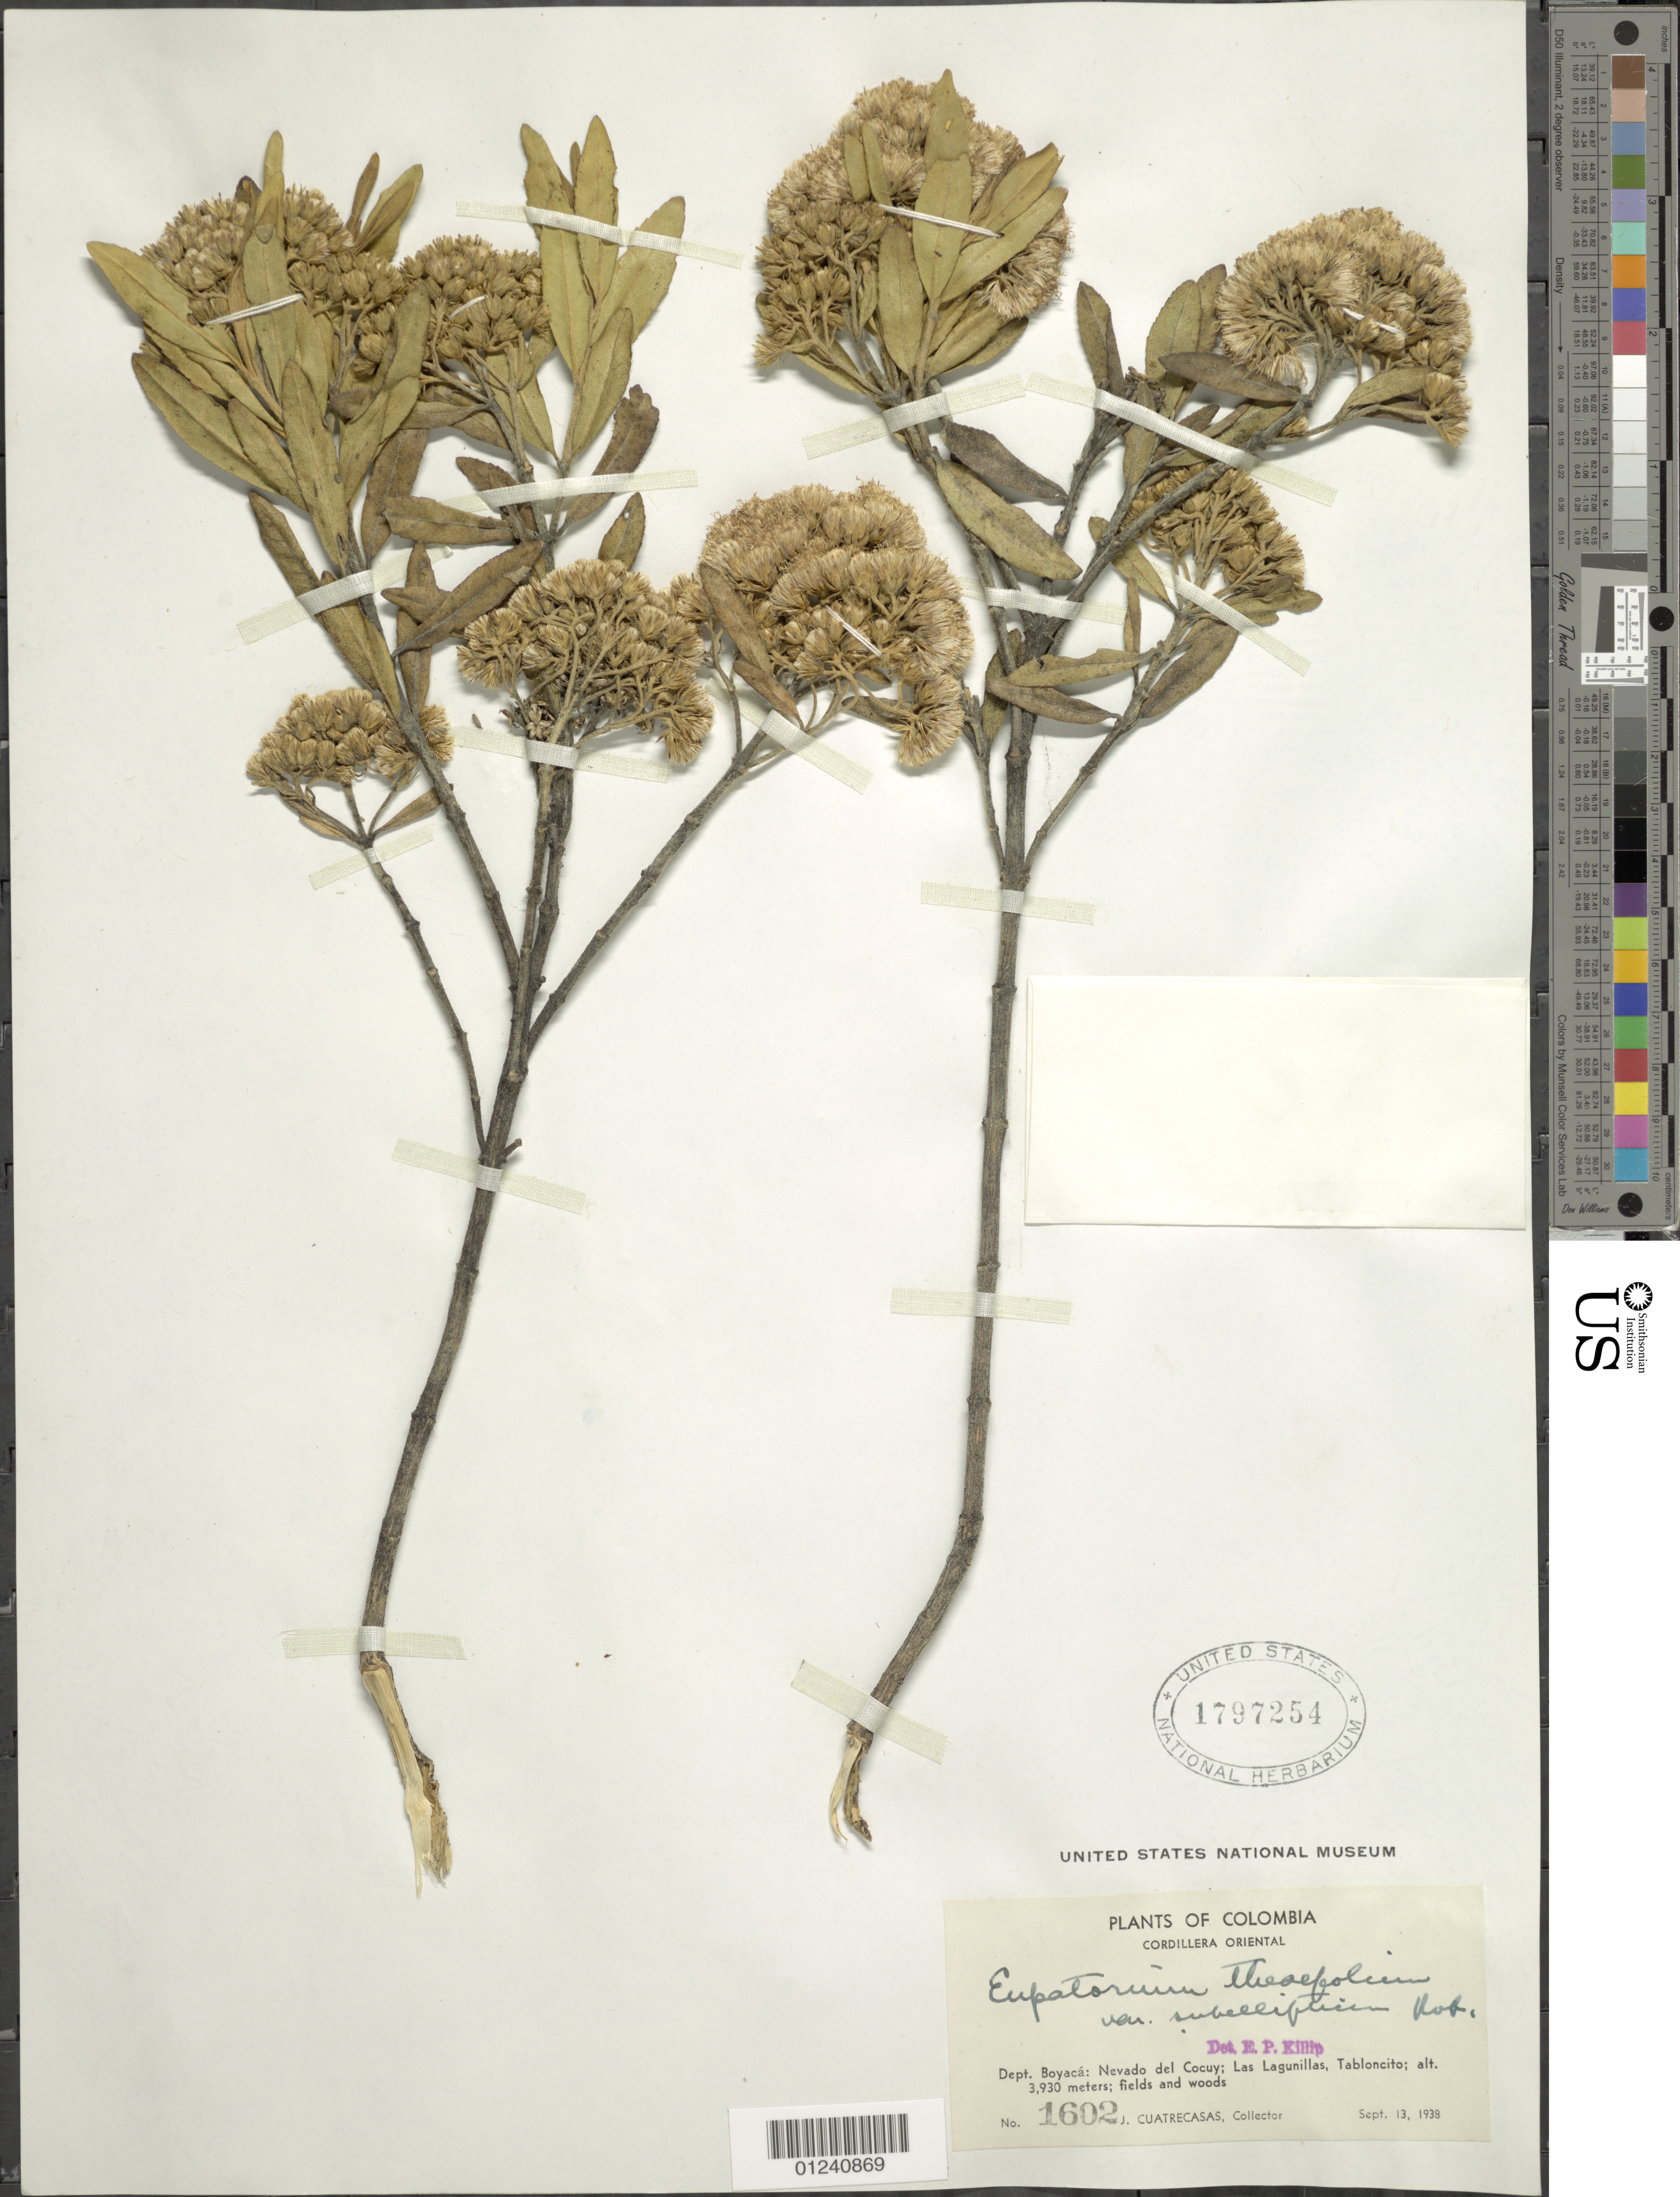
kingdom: Plantae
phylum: Tracheophyta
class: Magnoliopsida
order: Asterales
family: Asteraceae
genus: Ageratina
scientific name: Ageratina theaefolia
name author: (Benth.) R.M. King & H. Rob.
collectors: J. Cuatrecasas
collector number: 1602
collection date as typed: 13 Sep 1938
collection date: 1938-09-13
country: Colombia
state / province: Boyacá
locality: Cordillera Oriental, Nevada del Cocuy, Las Lagunillas, Tabloncito.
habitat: fields and woods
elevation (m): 3930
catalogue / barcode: US 1797254